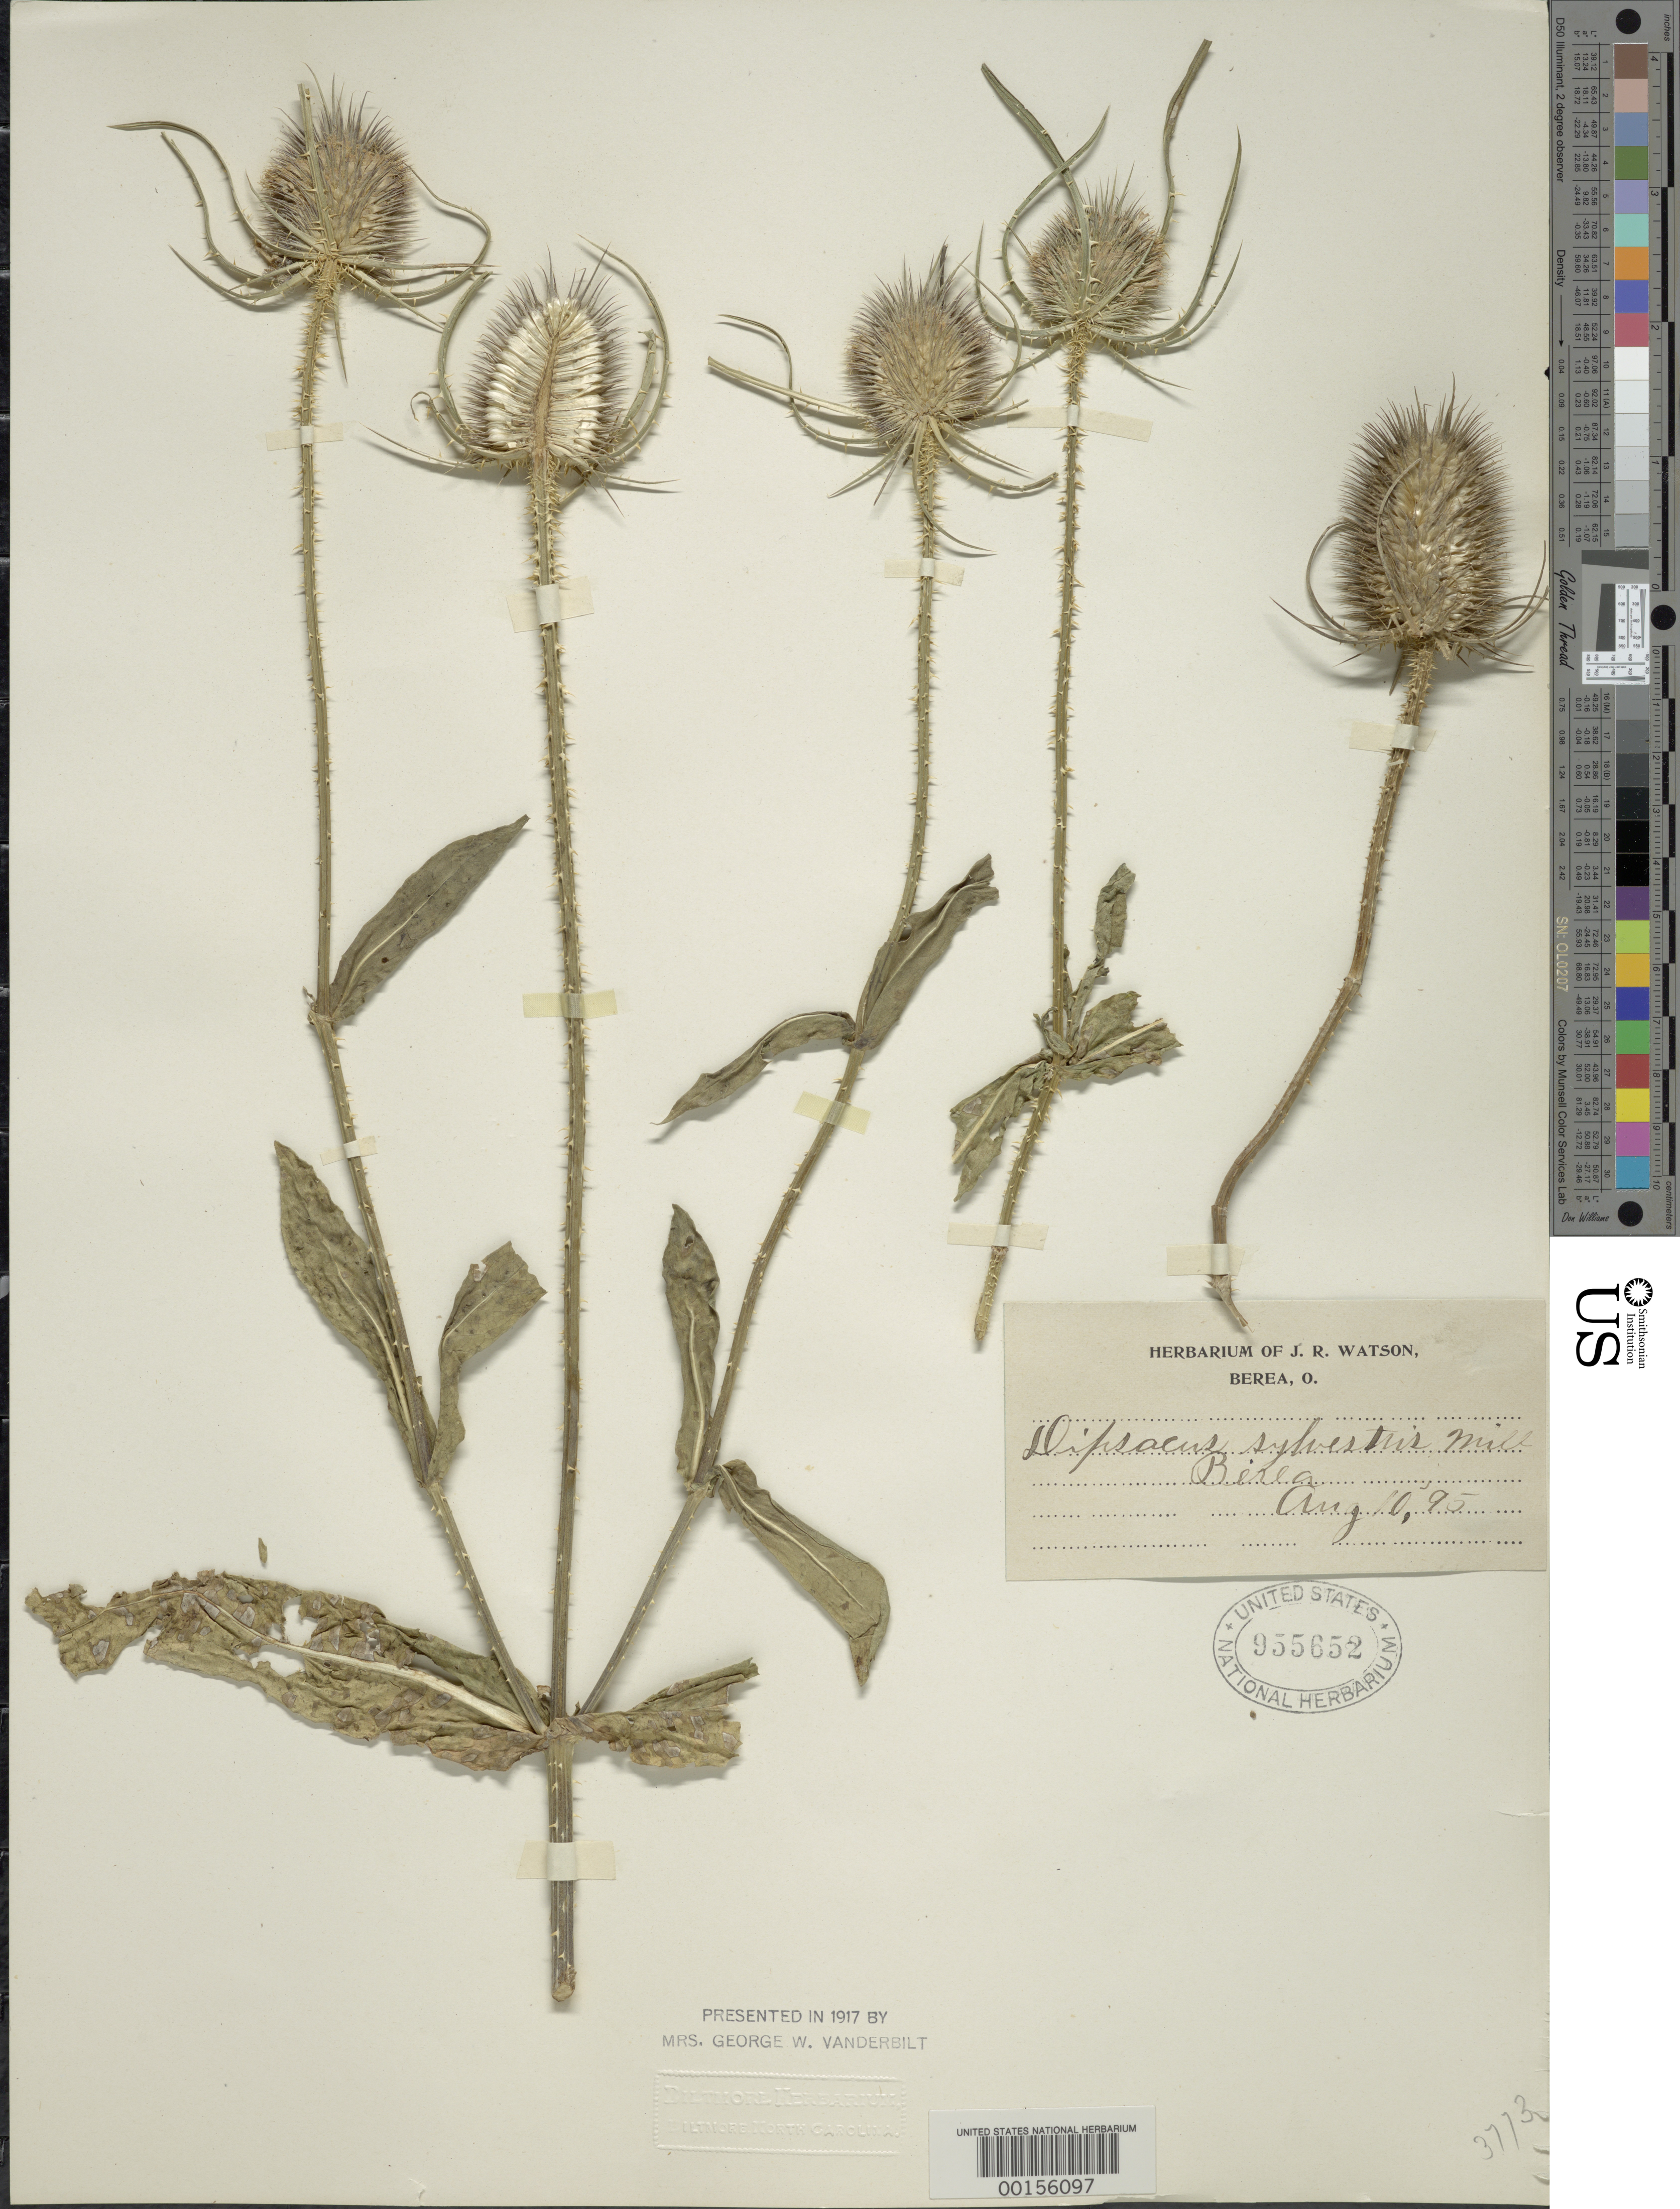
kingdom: Plantae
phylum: Tracheophyta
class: Magnoliopsida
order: Dipsacales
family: Caprifoliaceae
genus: Dipsacus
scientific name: Dipsacus sylvestris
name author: Huds.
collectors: J. R. Watson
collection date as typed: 10 Aug 1895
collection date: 1895-08-10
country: United States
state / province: Ohio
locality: Berea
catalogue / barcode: US 955652